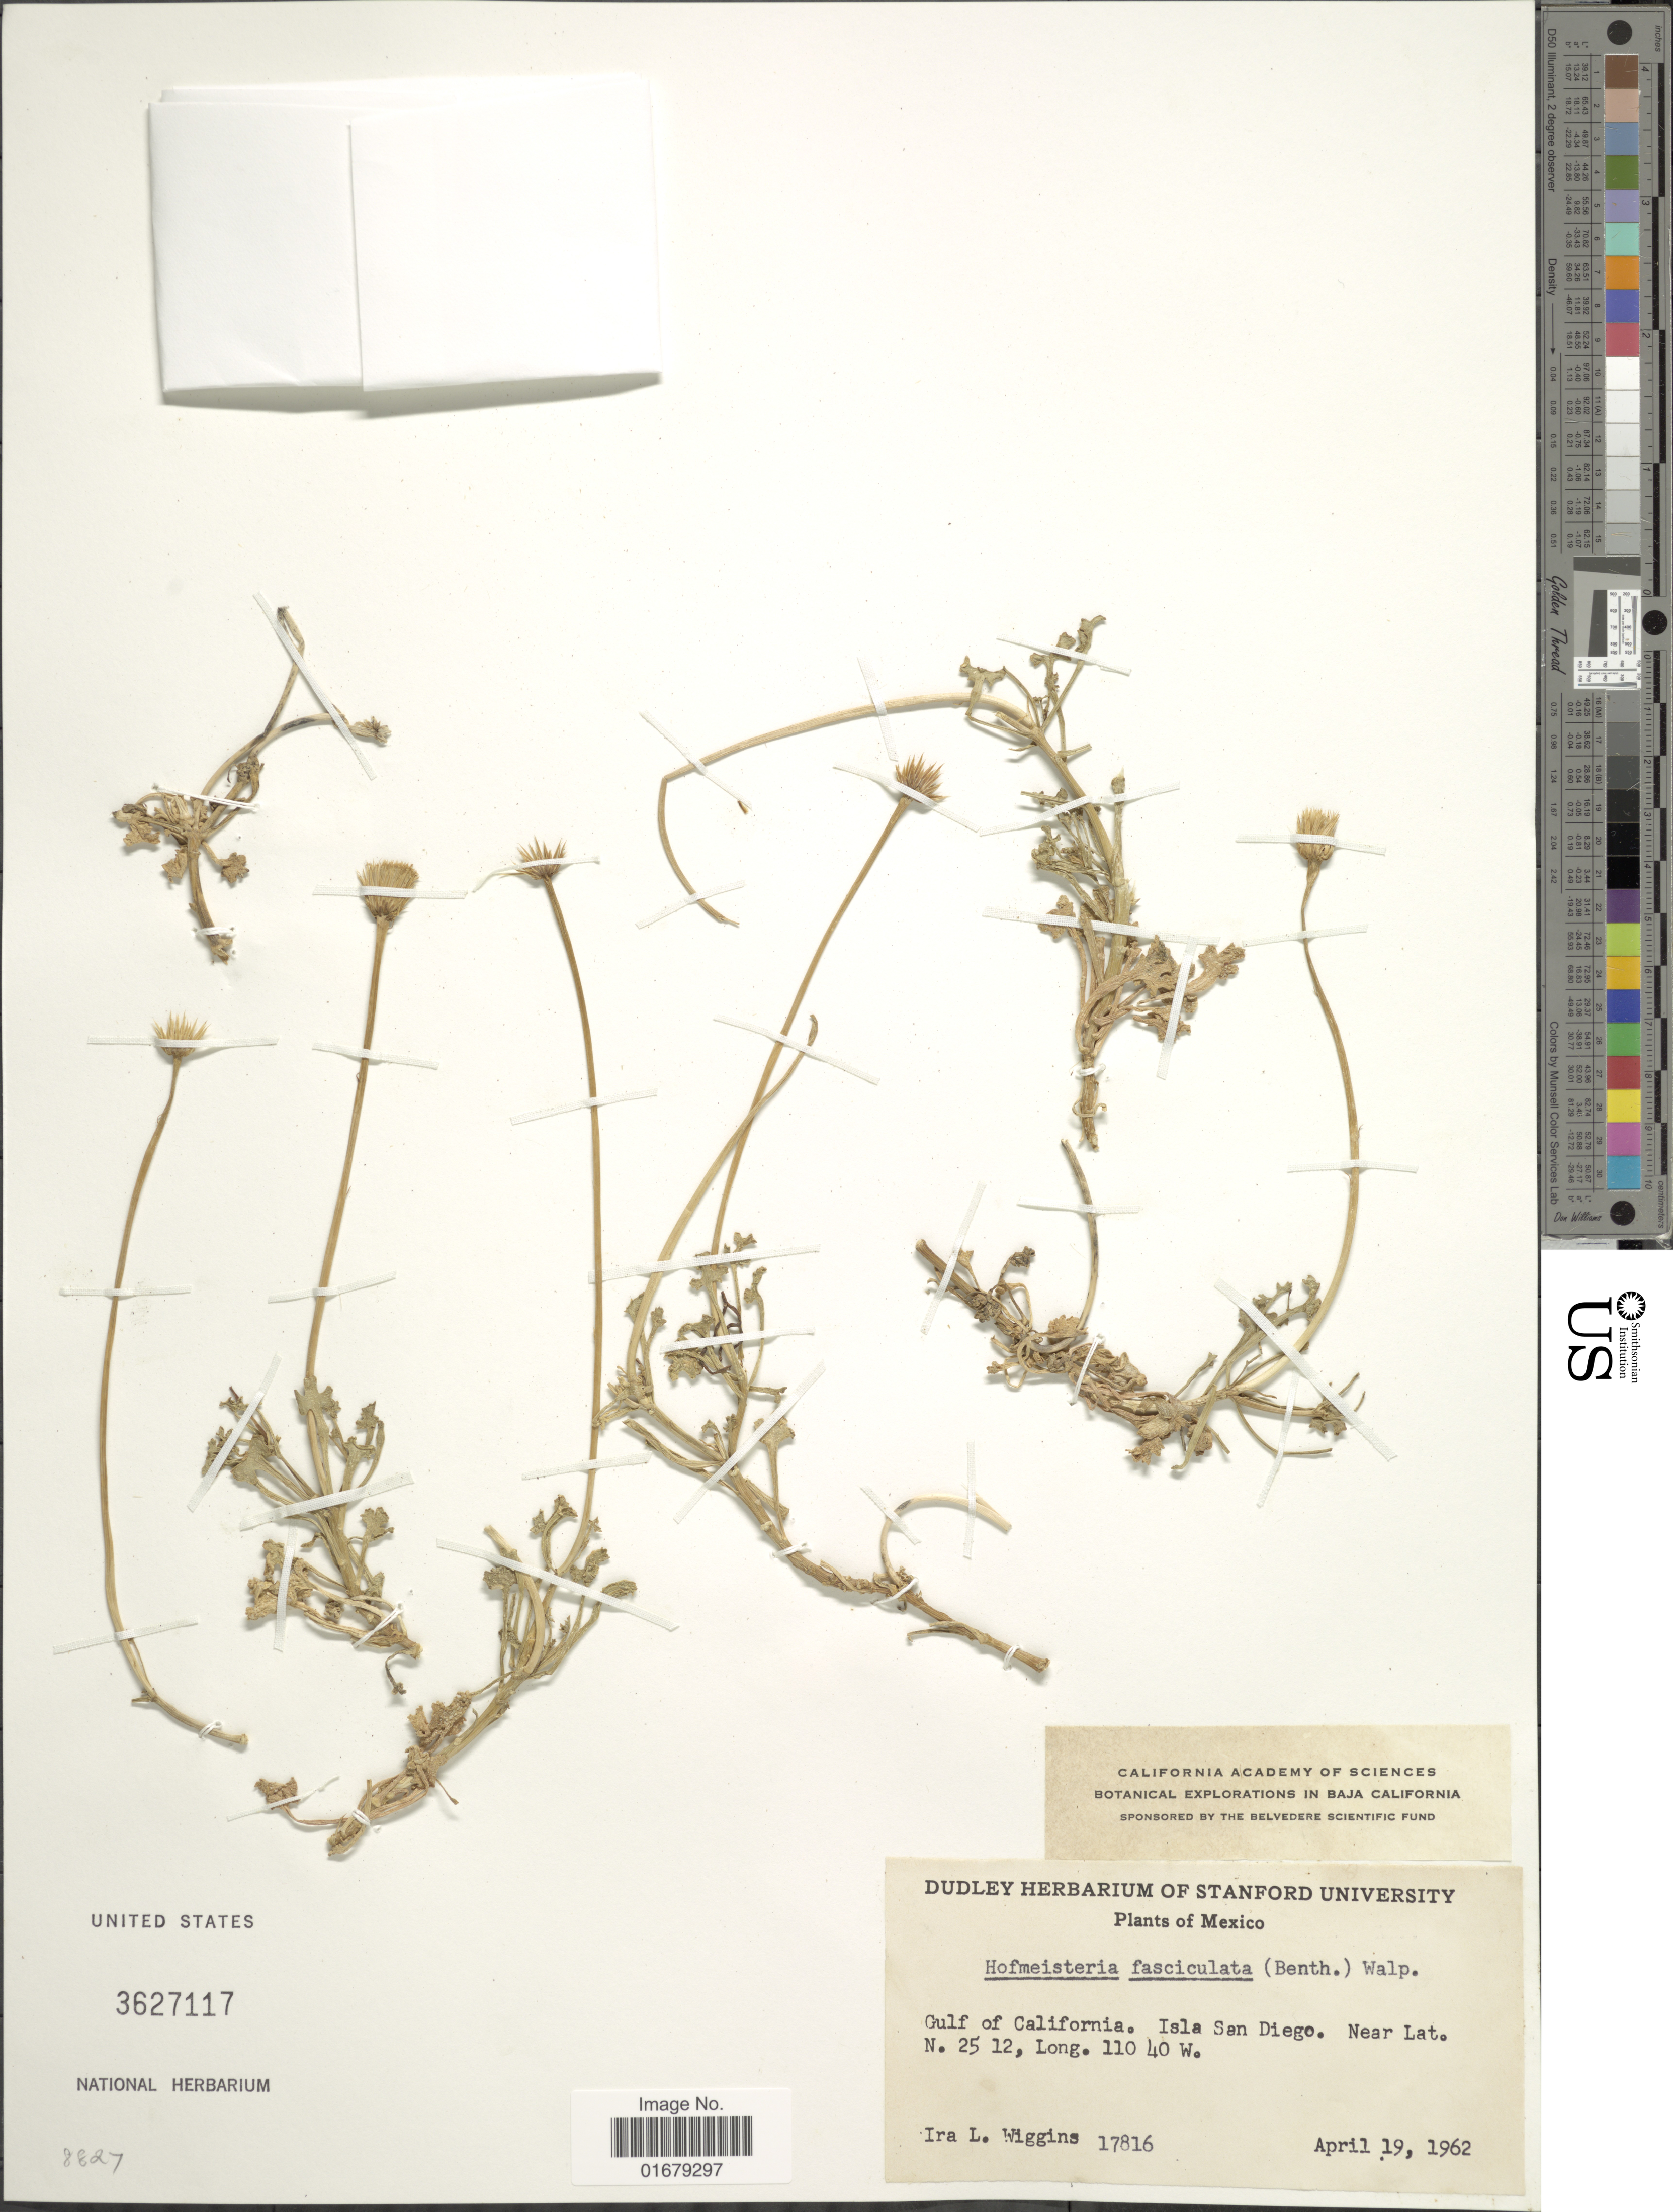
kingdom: Plantae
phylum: Tracheophyta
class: Magnoliopsida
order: Asterales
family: Asteraceae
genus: Hofmeisteria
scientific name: Hofmeisteria fasciculata var. pubescens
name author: (S. Watson) B.L. Rob.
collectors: I. L. Wiggins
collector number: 17816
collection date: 1962-04-19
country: Mexico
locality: Gulf of California, Isla San Diego.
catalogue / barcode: US 3627117